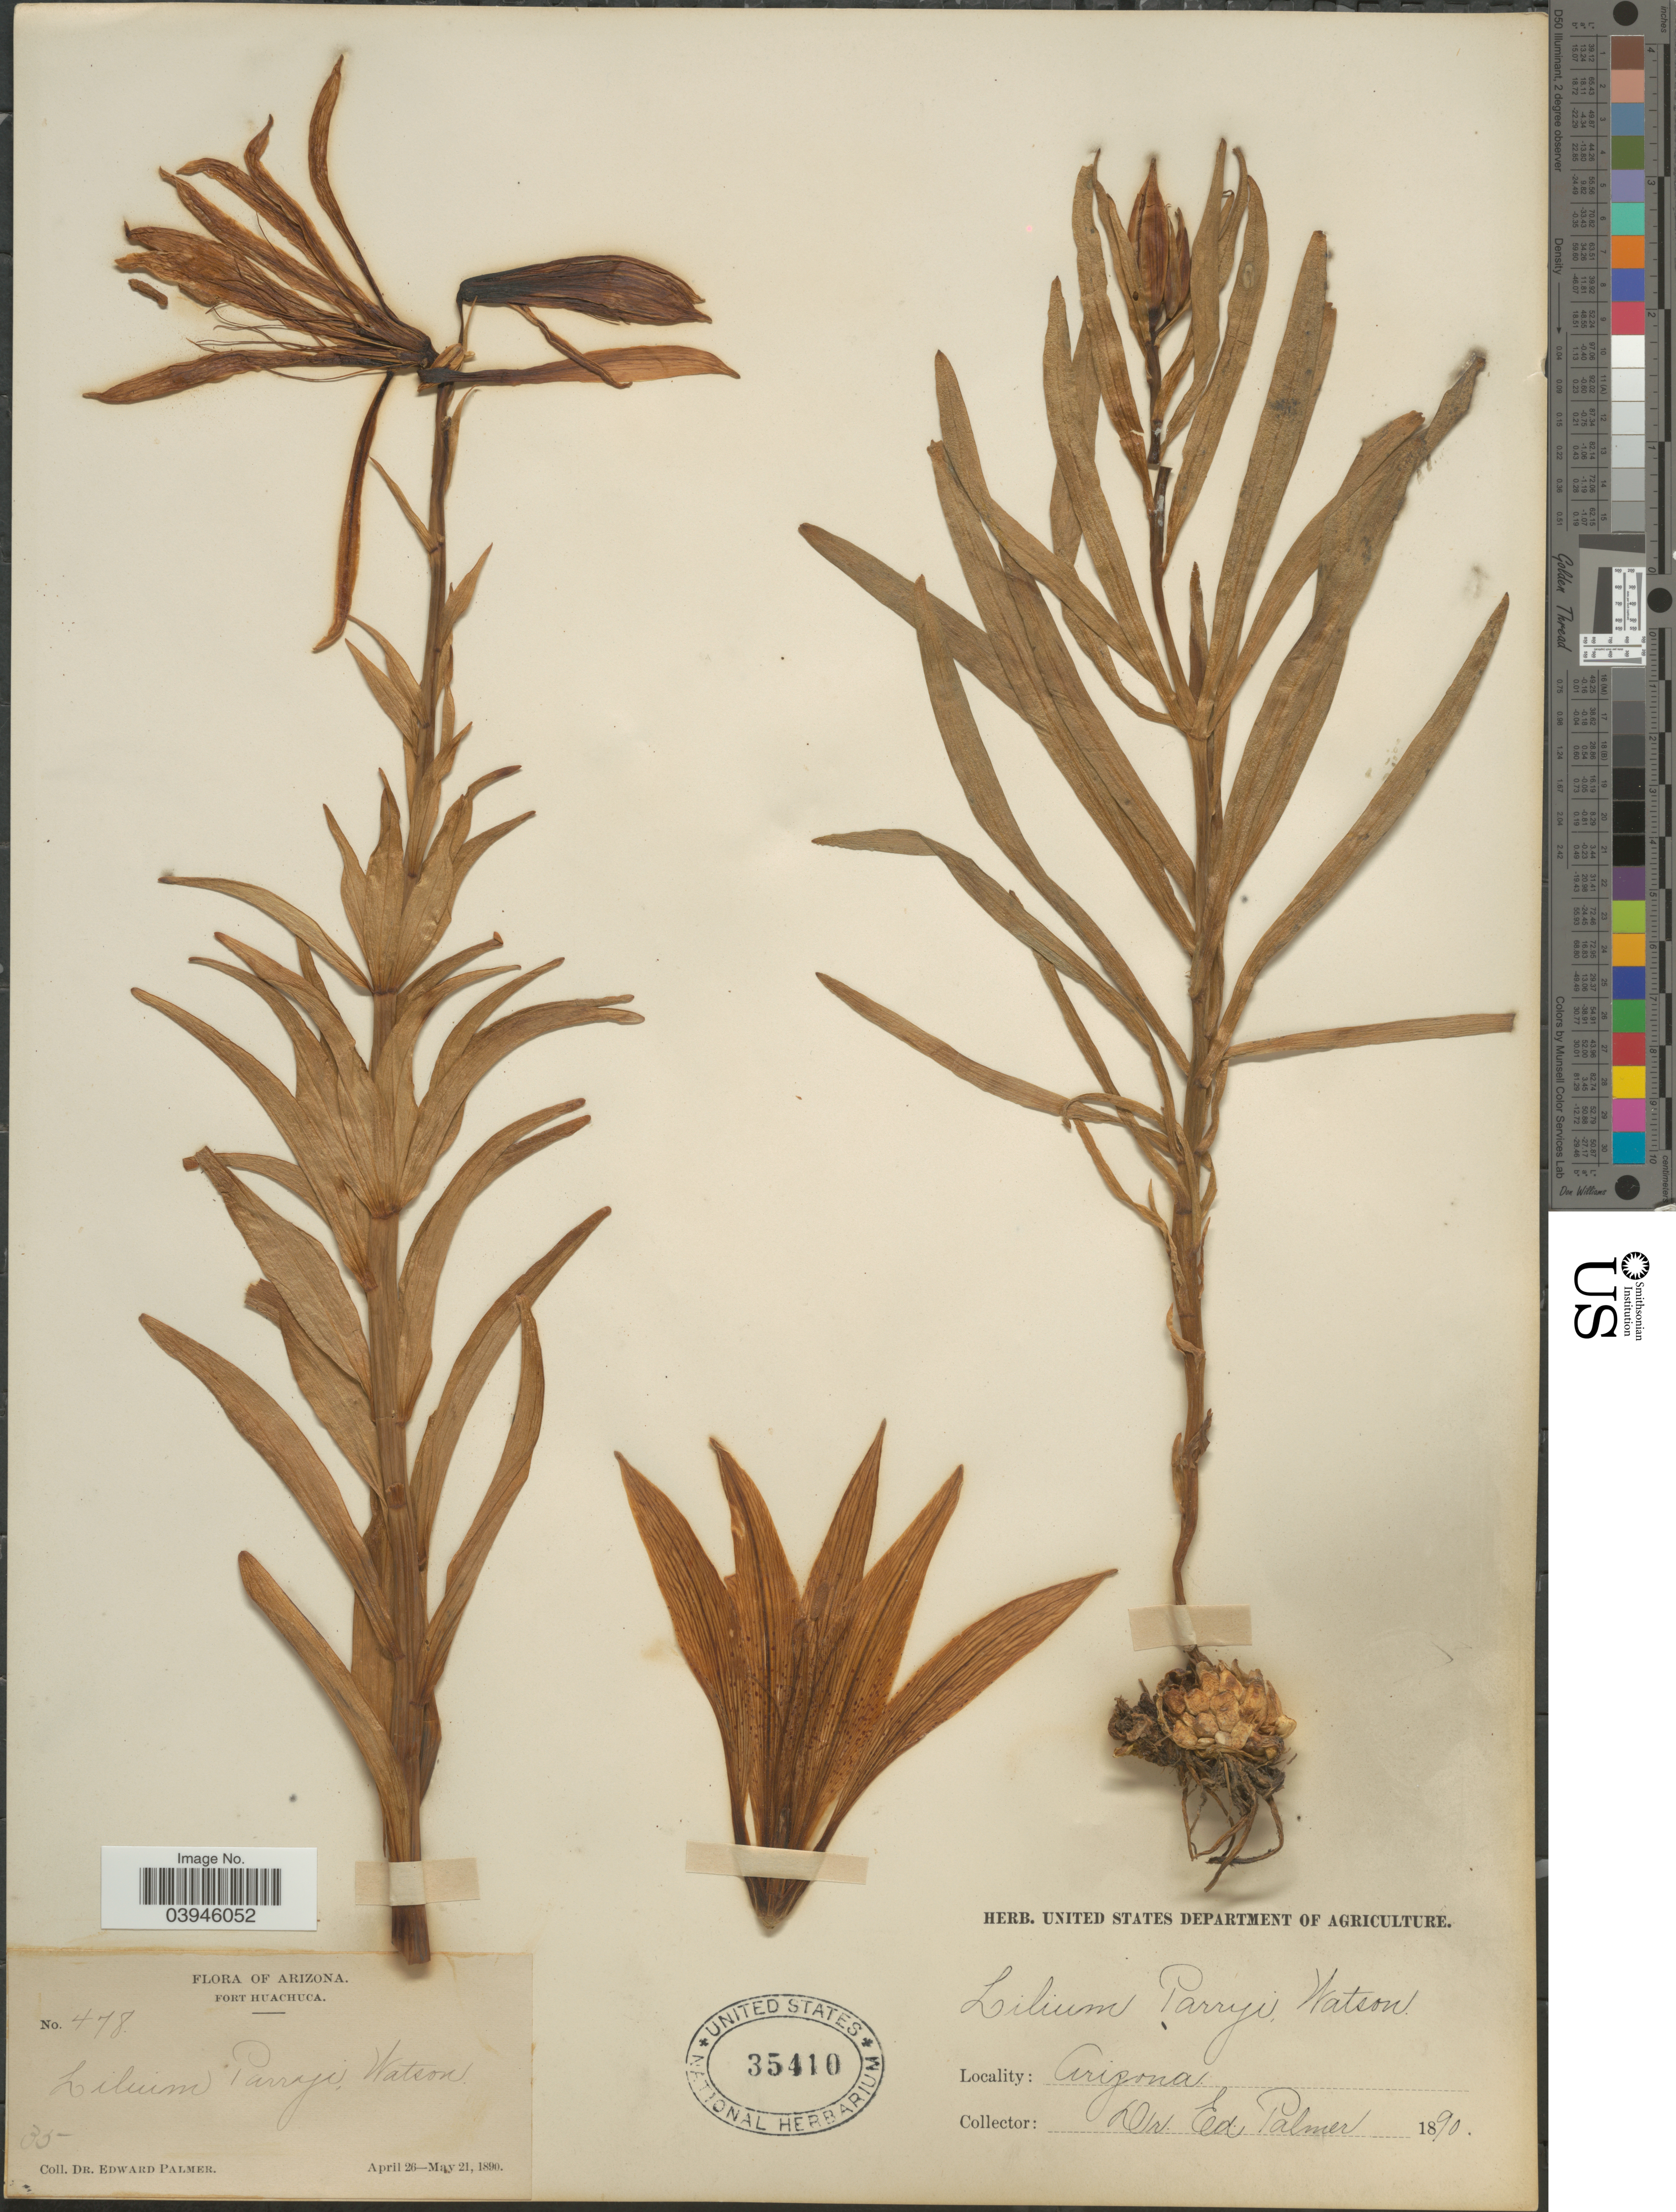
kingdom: Plantae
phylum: Tracheophyta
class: Liliopsida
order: Liliales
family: Liliaceae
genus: Lilium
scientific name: Lilium parryi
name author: S. Watson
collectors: E. Palmer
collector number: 478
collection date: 1890-04-26/1890-05-21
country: United States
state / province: Arizona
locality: Fort Huachuca.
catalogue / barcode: US 35410